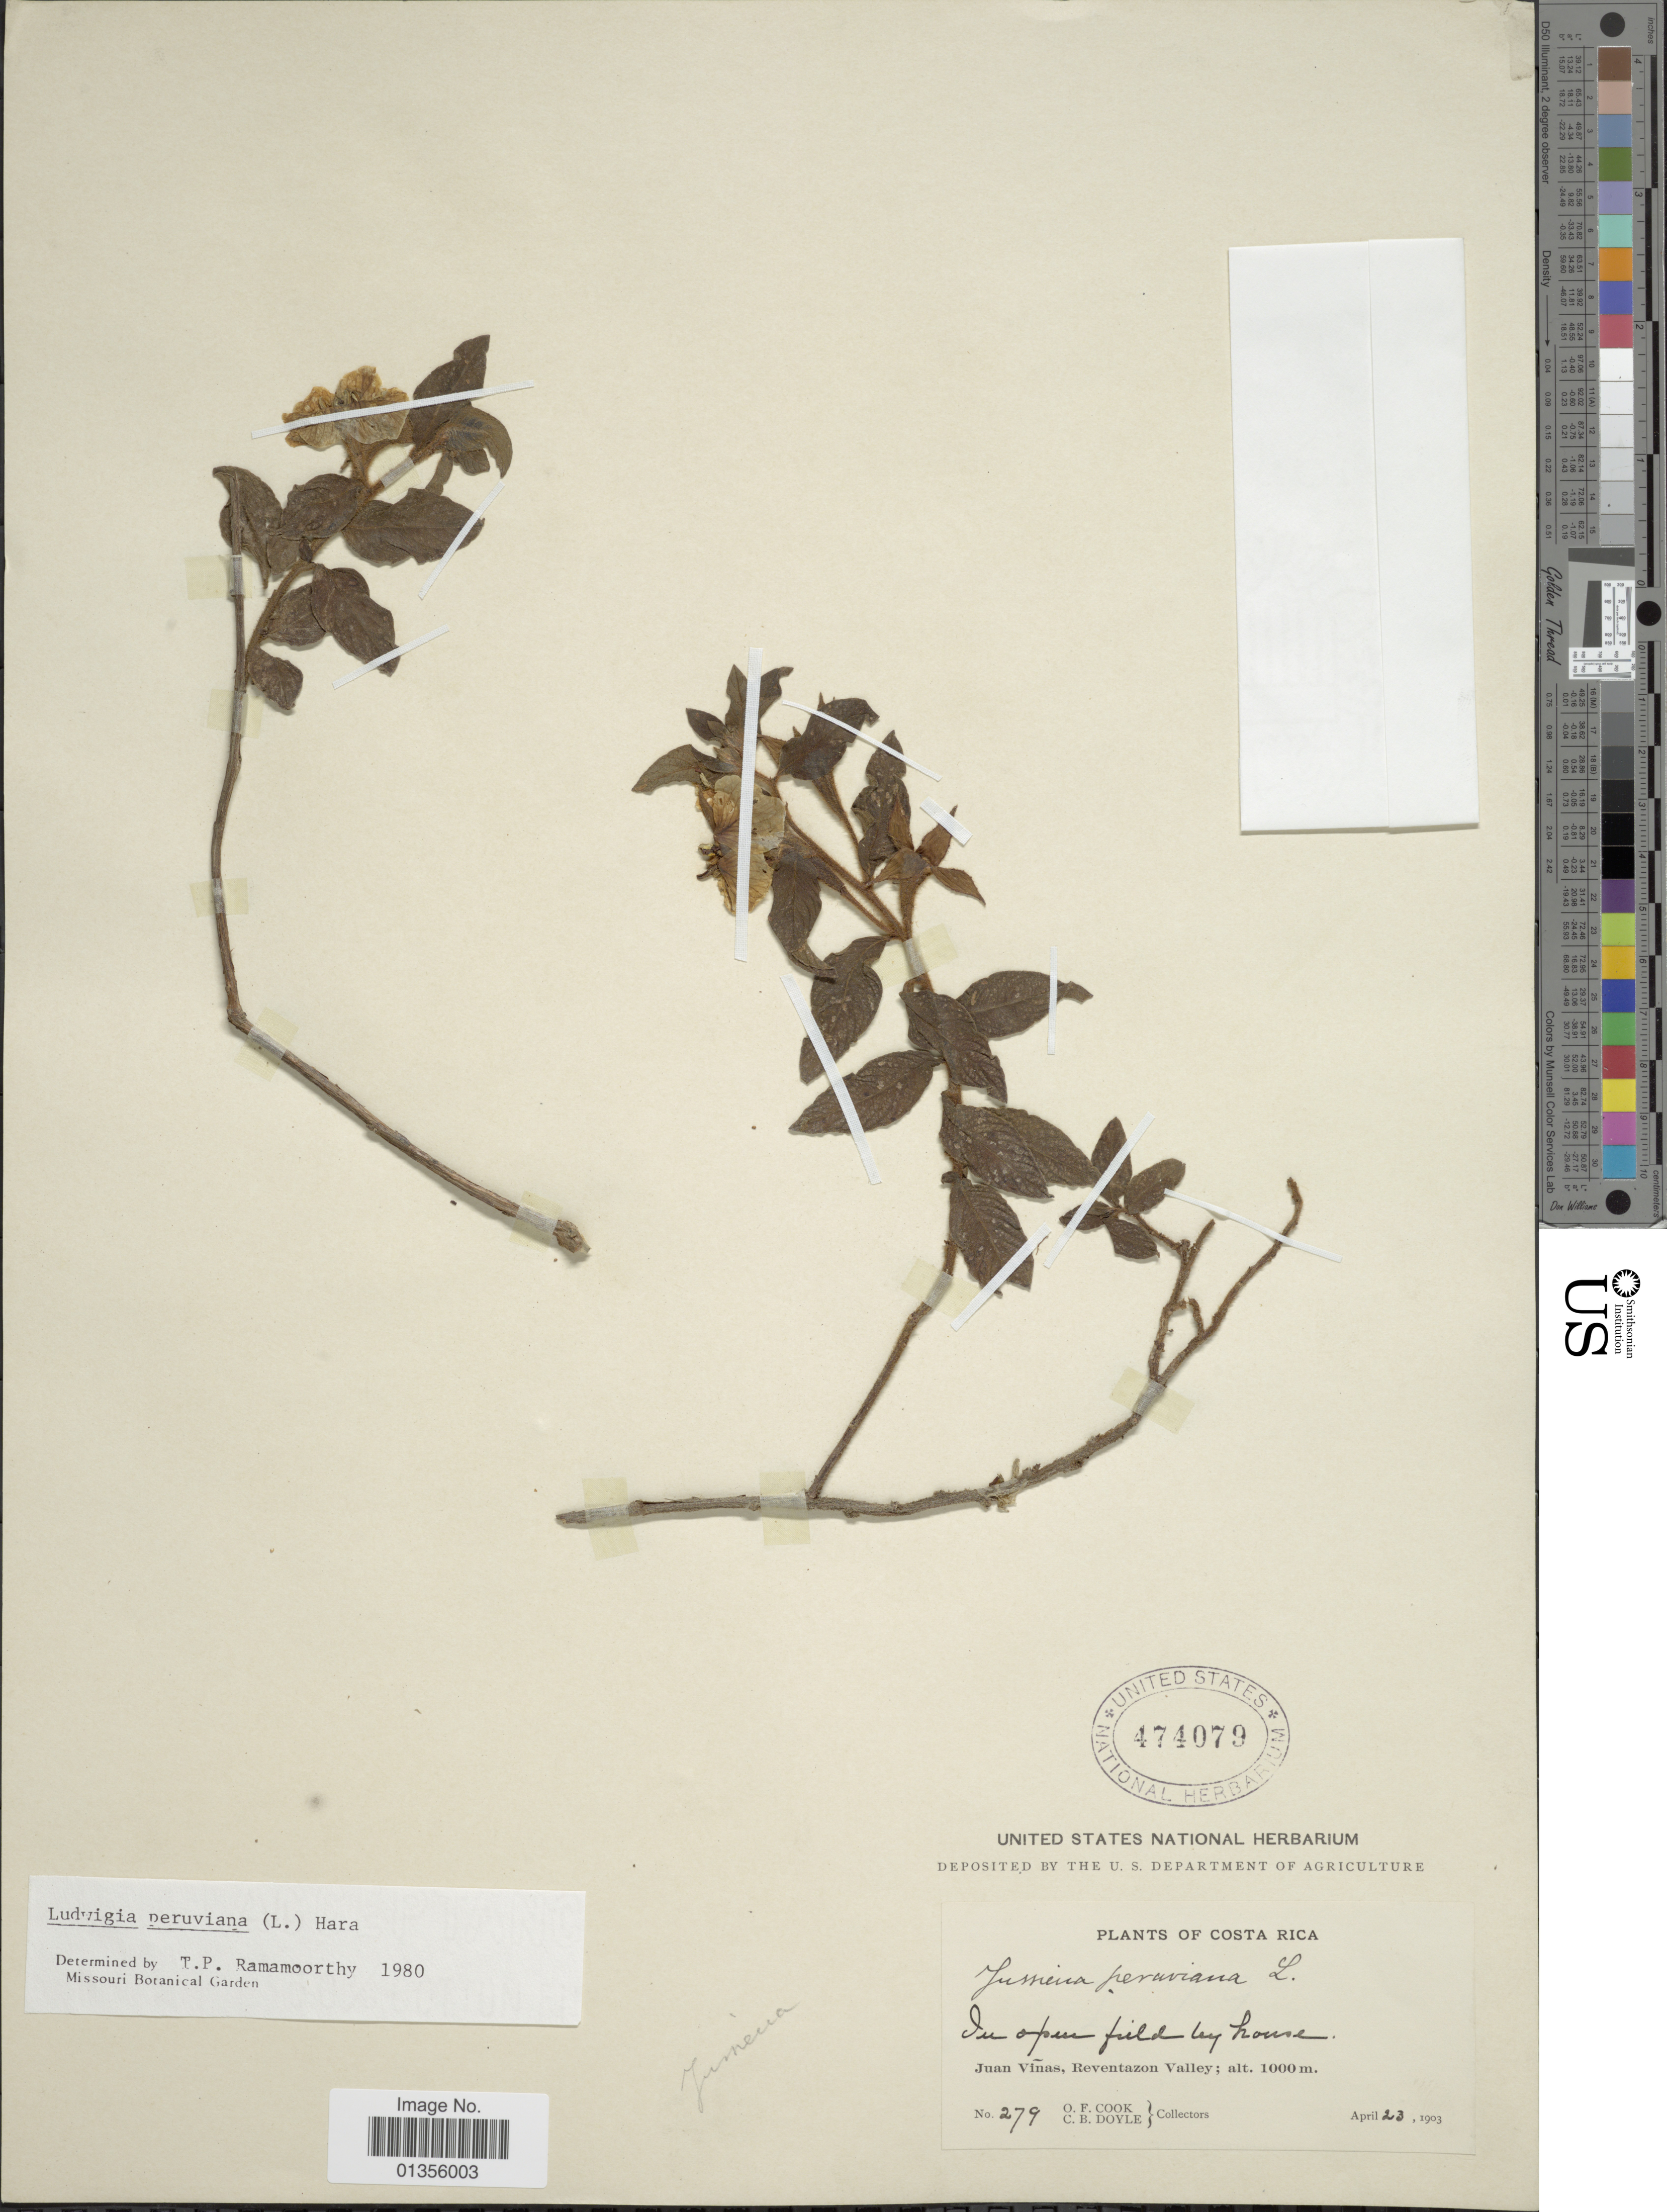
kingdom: Plantae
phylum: Tracheophyta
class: Magnoliopsida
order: Myrtales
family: Onagraceae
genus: Ludwigia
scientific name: Ludwigia peruviana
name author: (L.) H. Hara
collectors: O. F. Cook & C. Doyle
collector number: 279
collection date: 1903-04-23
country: Costa Rica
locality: Juan Viñas, Reventazon Valley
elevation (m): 1000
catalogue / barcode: US 474079